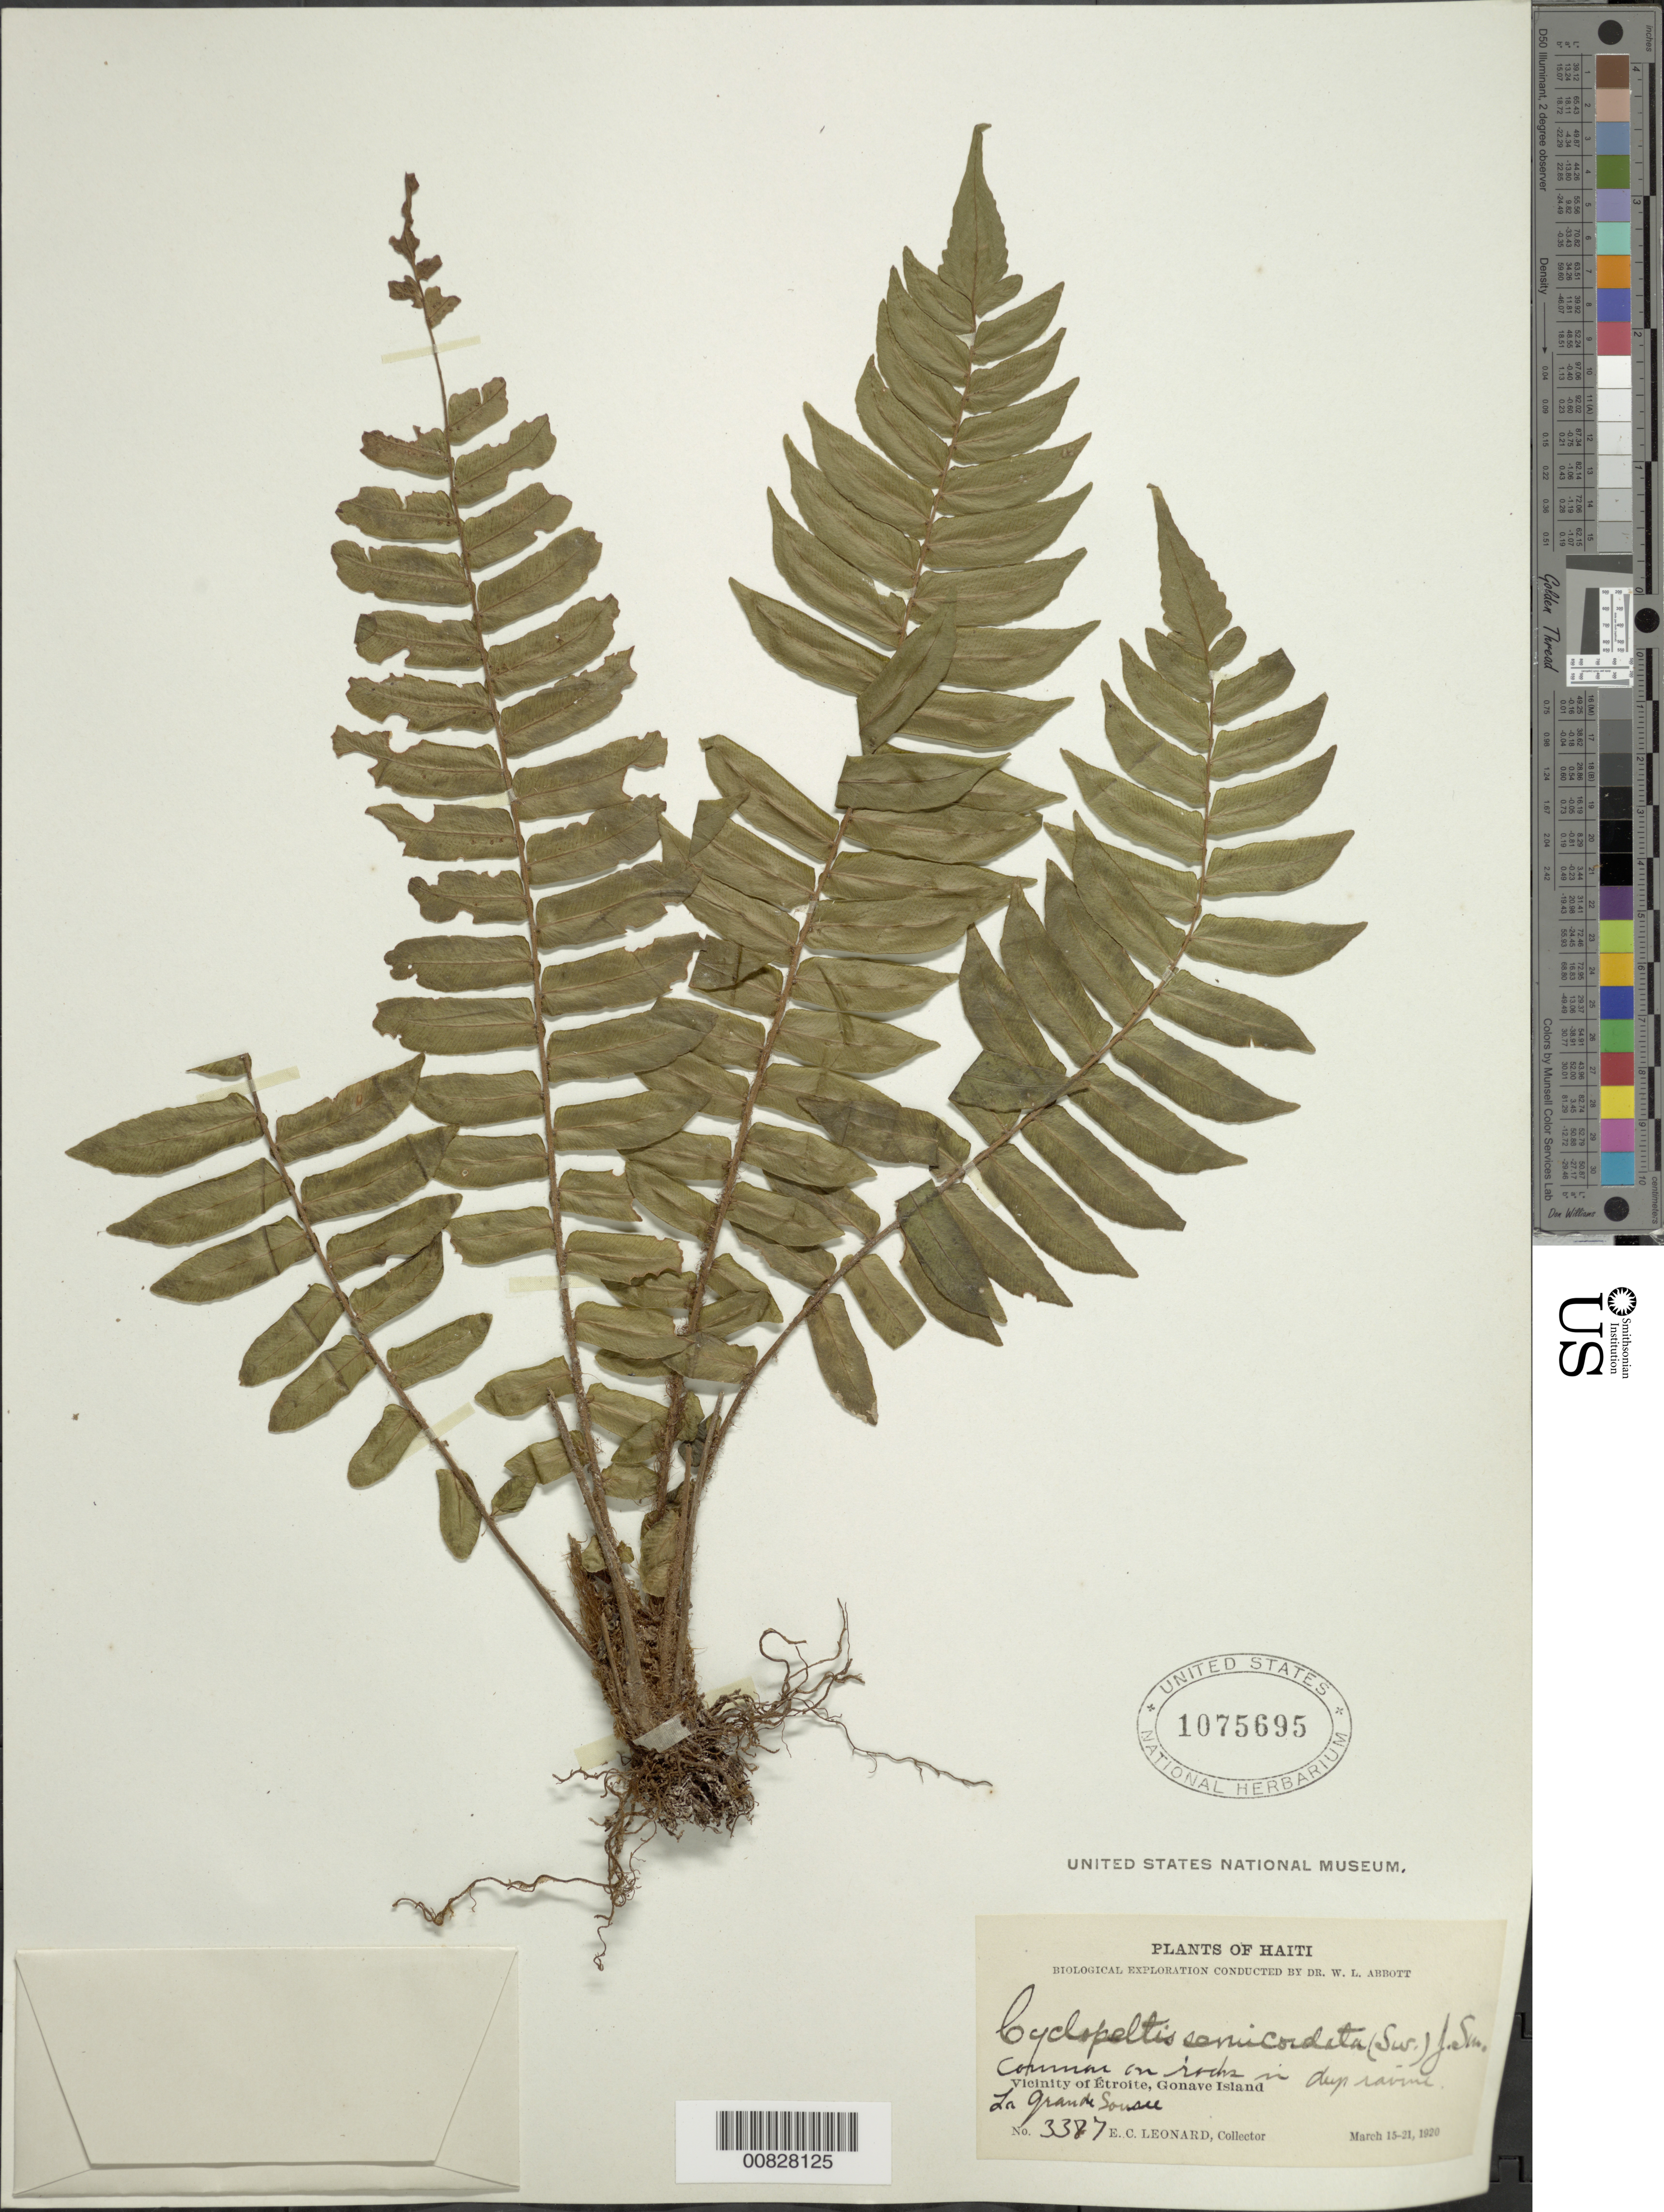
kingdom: Plantae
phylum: Tracheophyta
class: Polypodiopsida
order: Polypodiales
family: Lomariopsidaceae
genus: Cyclopeltis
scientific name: Cyclopeltis semicordata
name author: (Sw.) J. Sm.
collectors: E. C. Leonard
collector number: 3387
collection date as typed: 15 Mar 1920 to 21 Mar 1920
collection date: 1920-03-15/1920-03-21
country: Haiti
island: Hispaniola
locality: Gonave Island, vicinity Étroite, La Grande Source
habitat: Deep ravine, on rock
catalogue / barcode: US 1075695